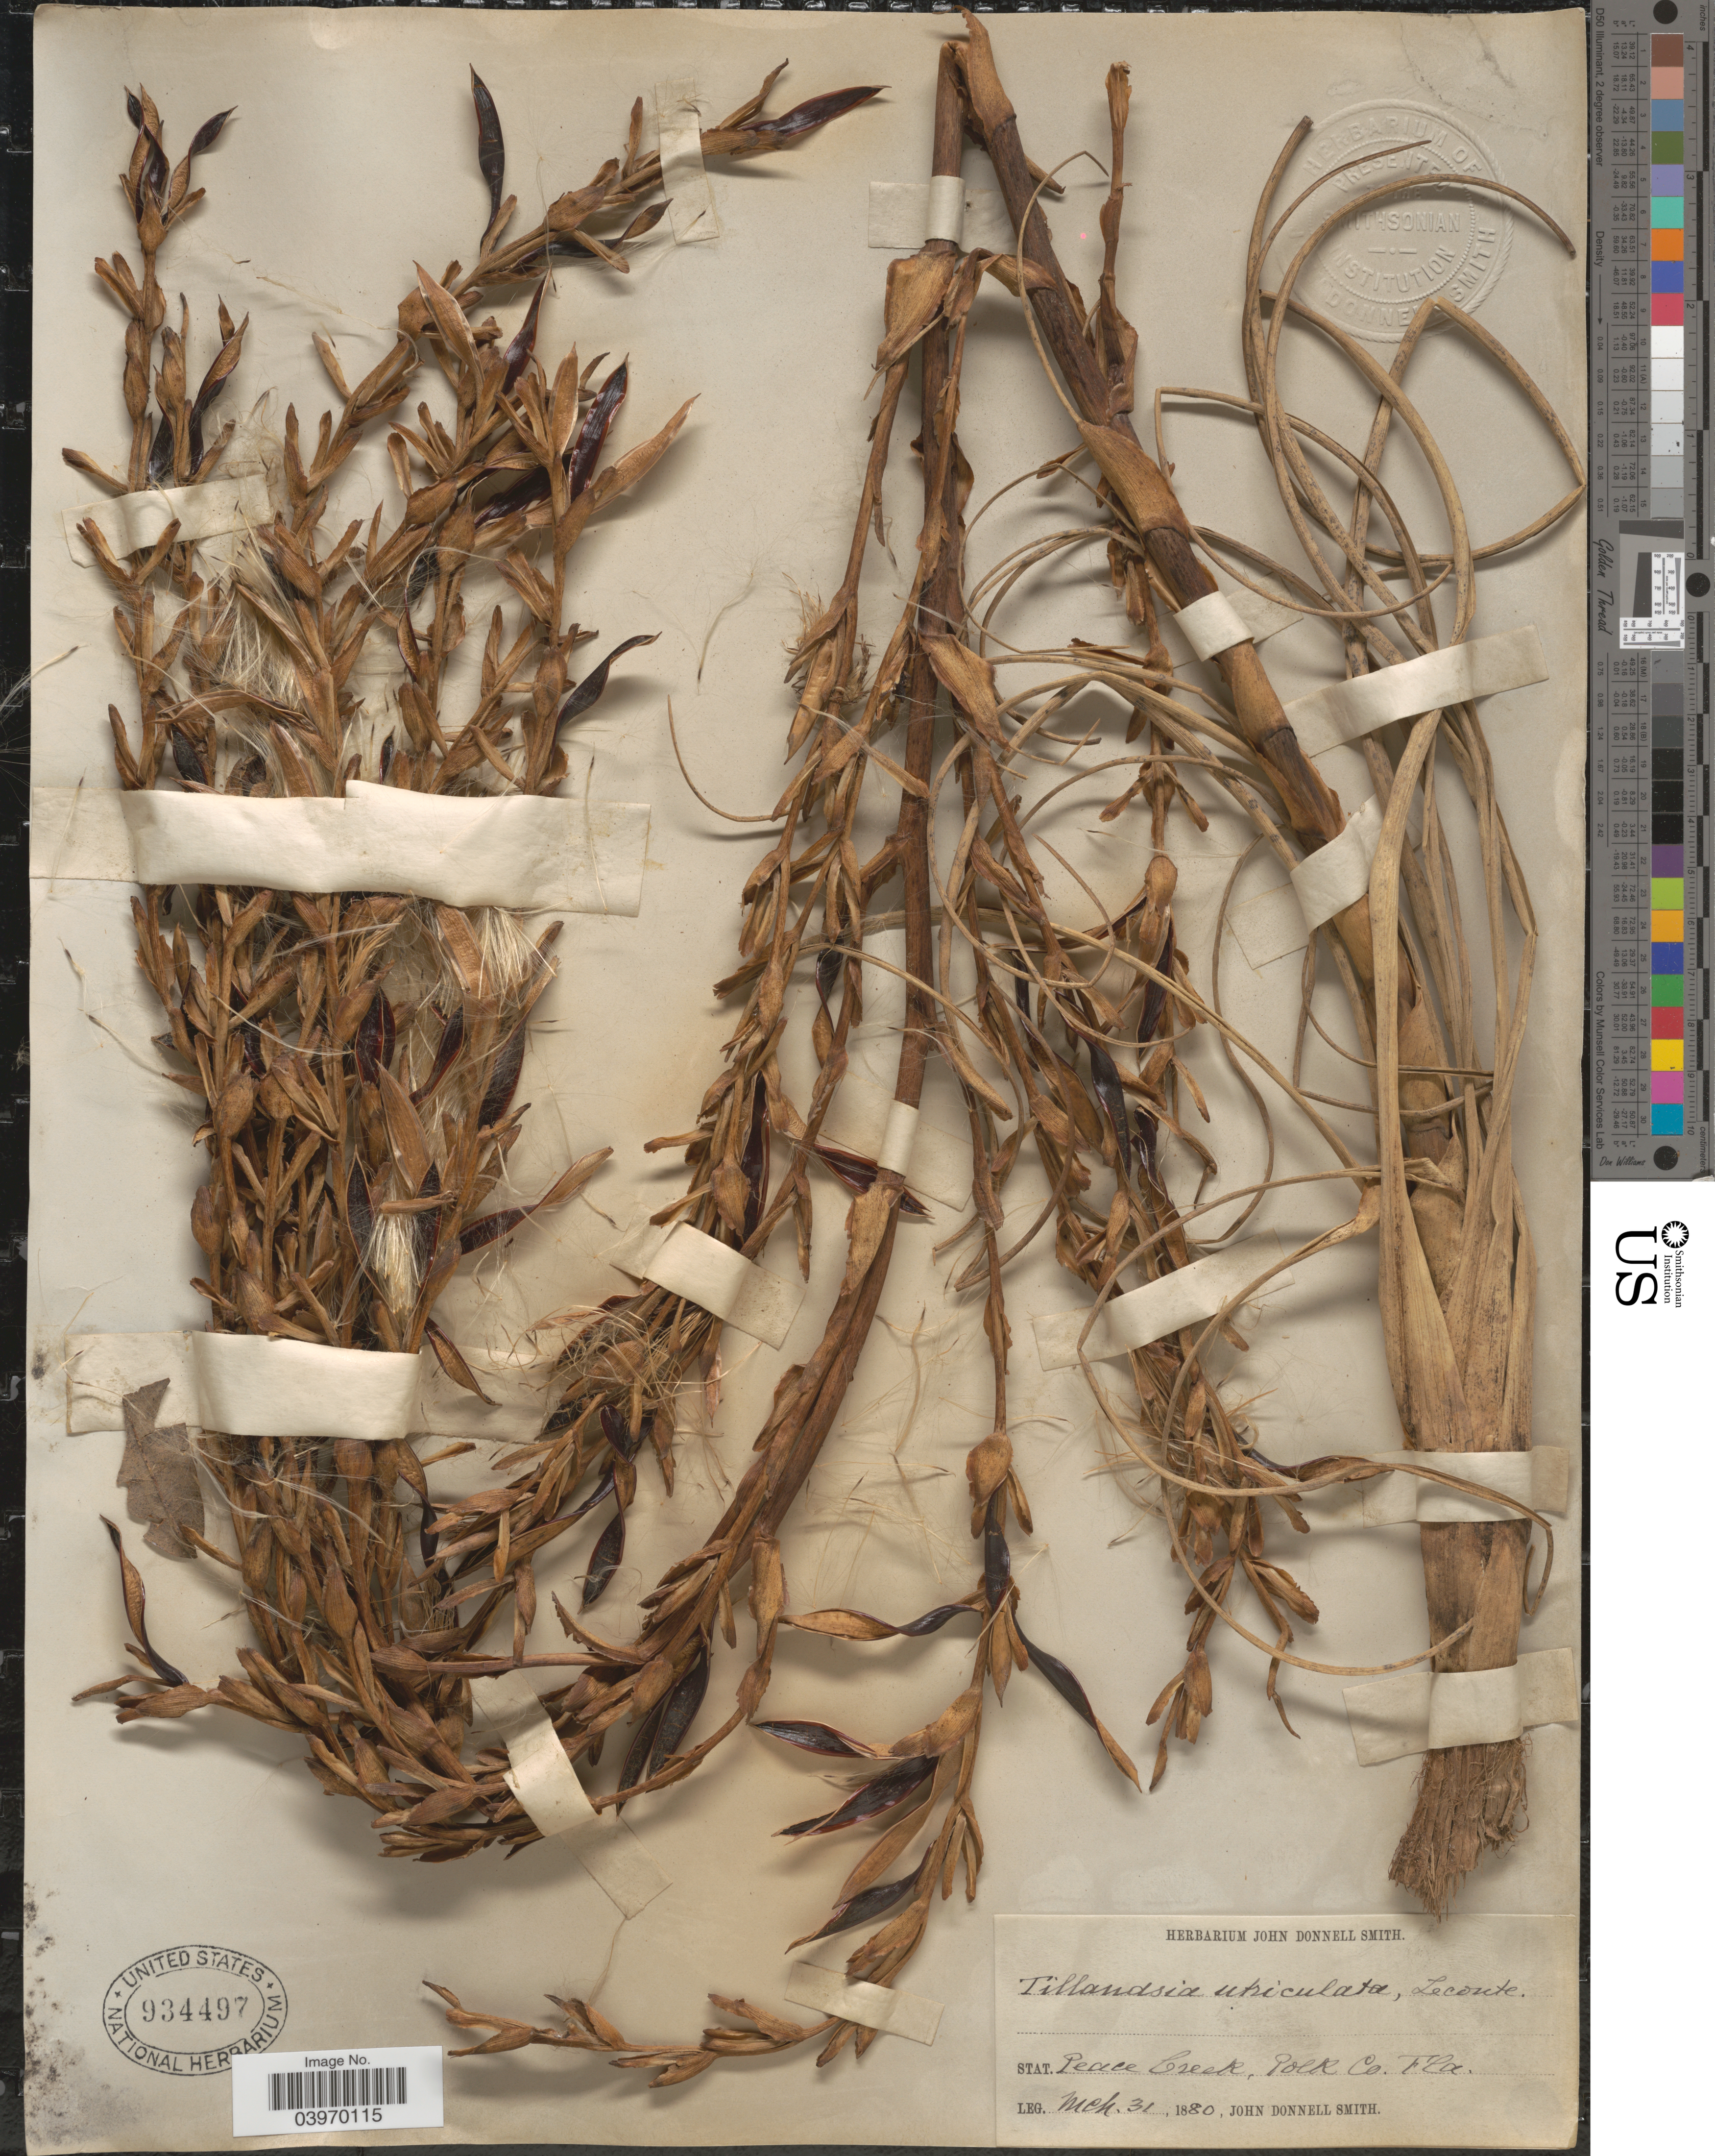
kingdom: Plantae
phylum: Tracheophyta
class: Liliopsida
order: Poales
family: Bromeliaceae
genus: Tillandsia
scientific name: Tillandsia utriculata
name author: L.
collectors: J. Donnell Smith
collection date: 1880-03-31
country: United States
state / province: Florida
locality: Stat. Peace Creek, Polk Co.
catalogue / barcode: US 934497